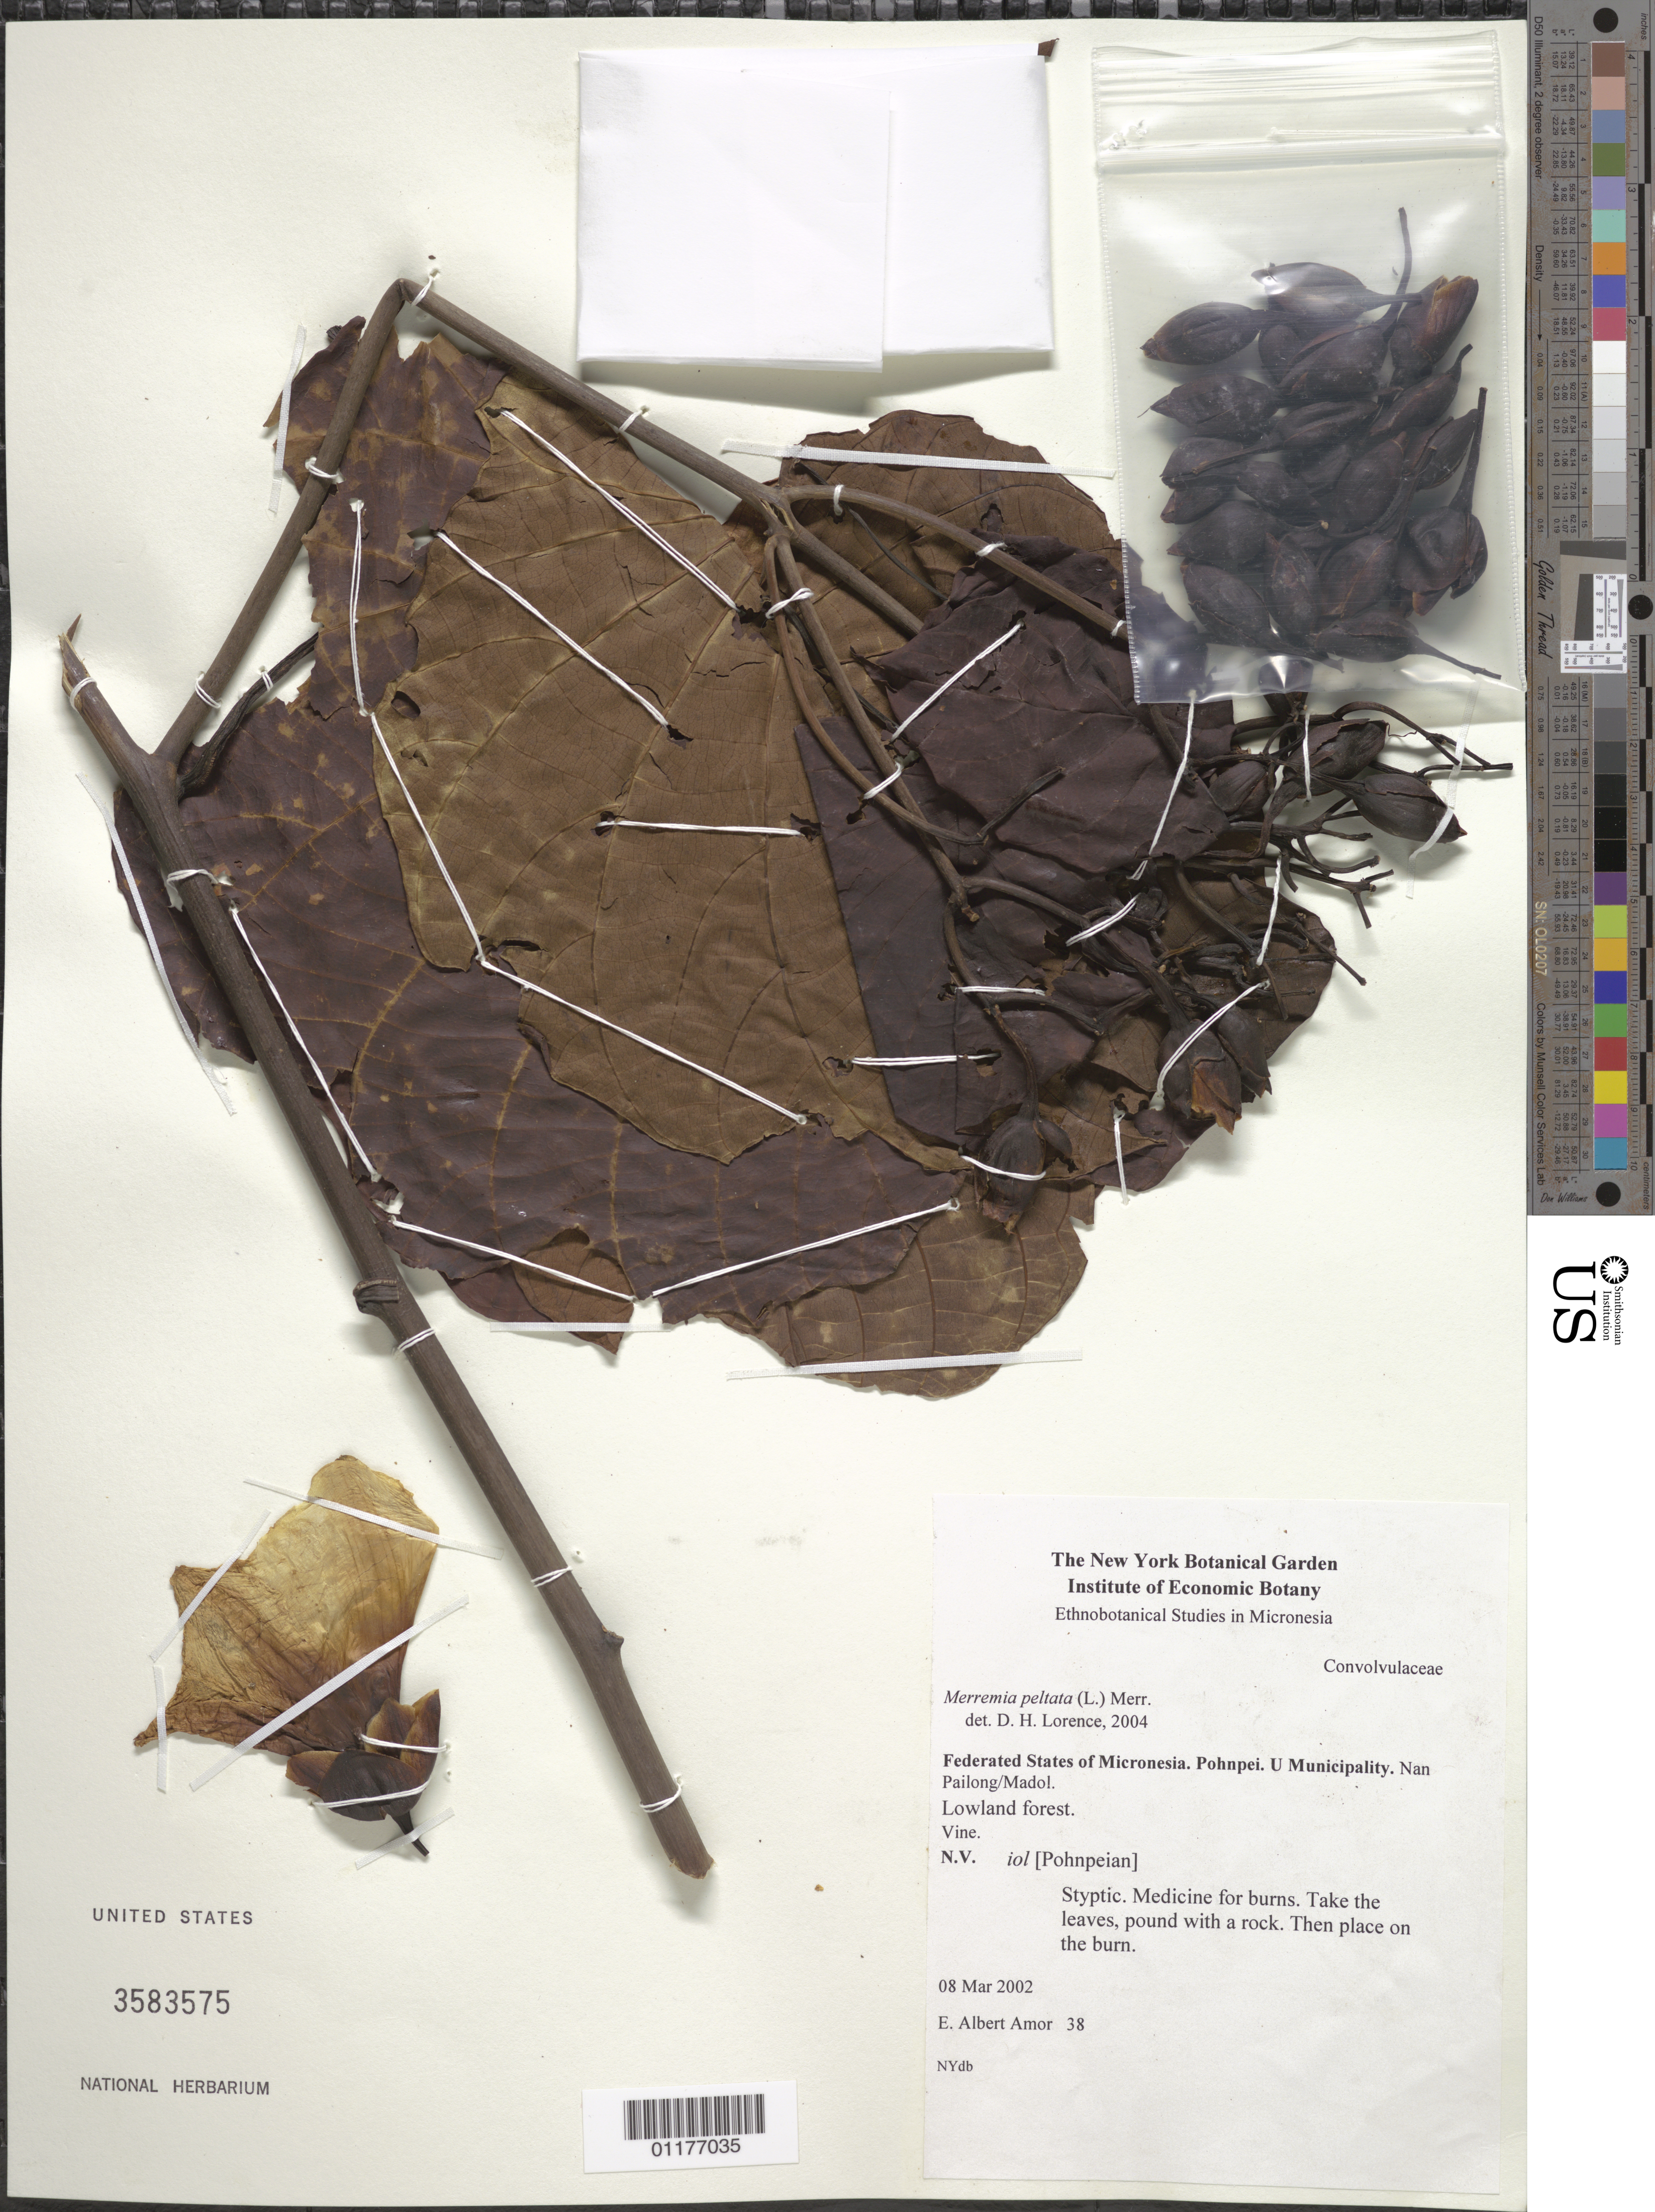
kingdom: Plantae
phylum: Tracheophyta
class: Magnoliopsida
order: Solanales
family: Convolvulaceae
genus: Decalobanthus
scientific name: Decalobanthus peltatus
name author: (L.) A. R. Simões & Staples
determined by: Wagner, W. L., (BOT), Smithsonian Institution - National Museum of Natural History (UNITED STATES)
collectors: E. A. Amor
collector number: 38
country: Micronesia, Federated States of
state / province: Pohnpei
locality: Nan Pailong/Madol.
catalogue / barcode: US 3583575